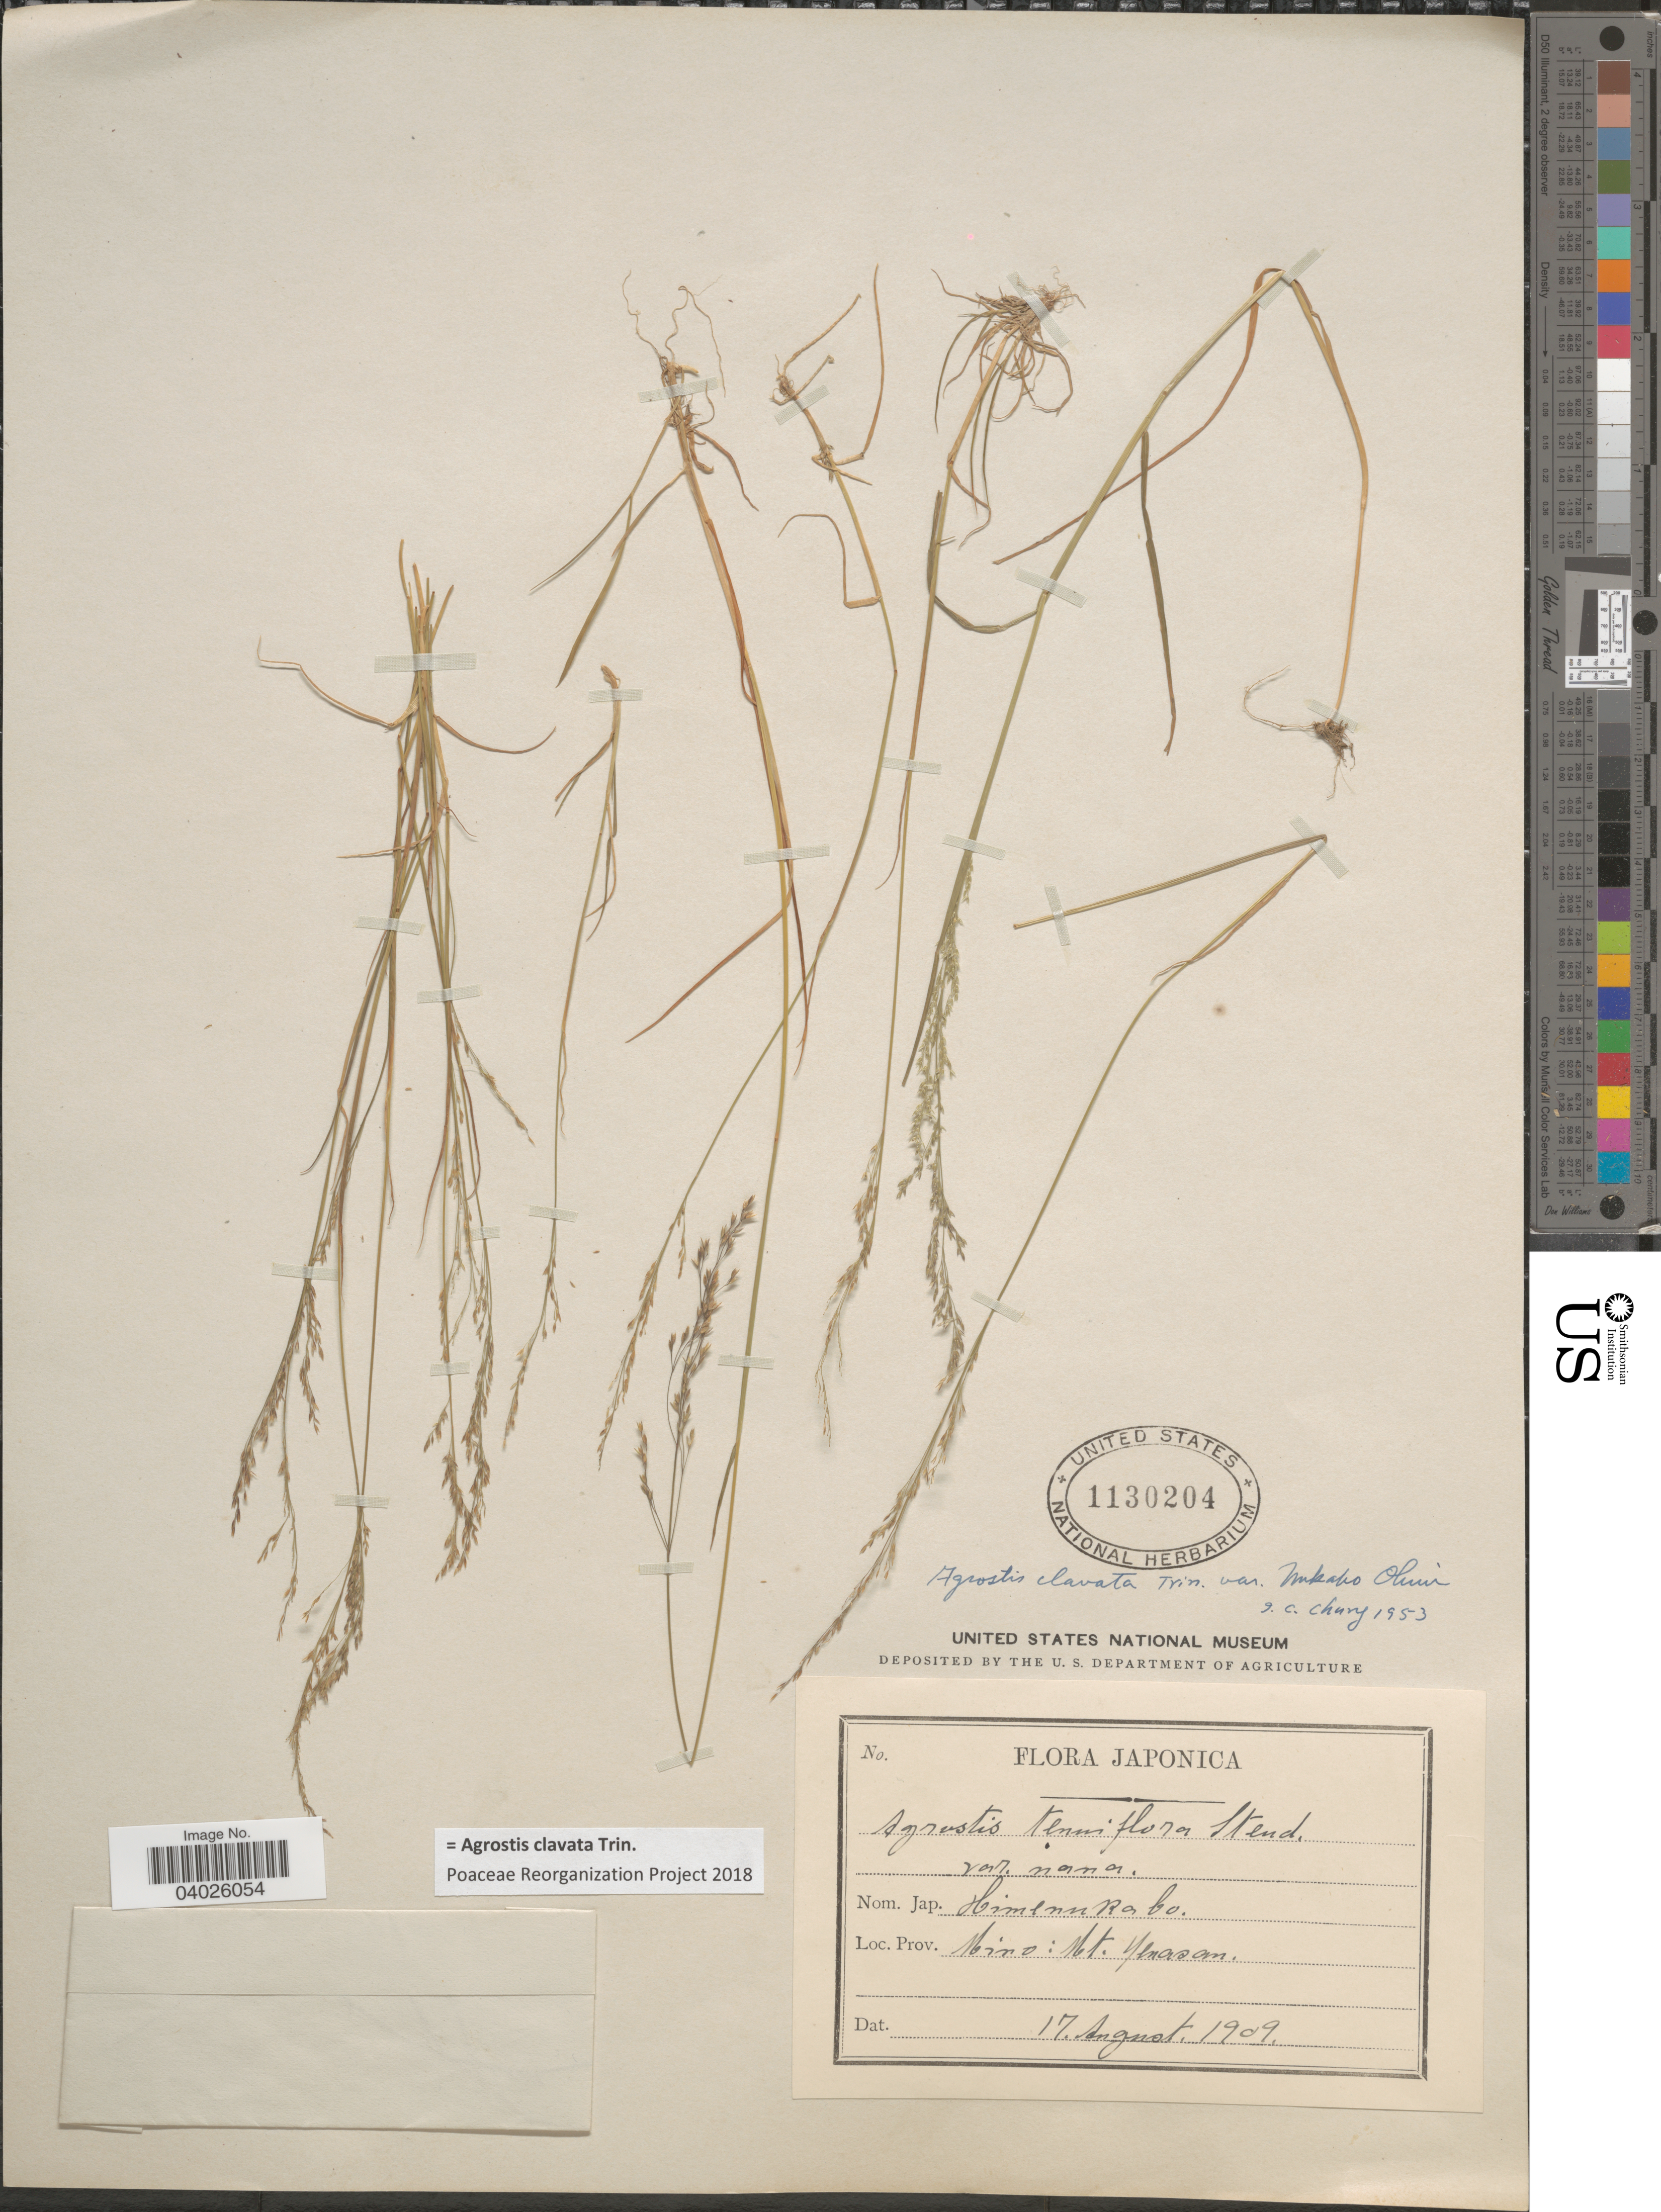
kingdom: Plantae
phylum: Tracheophyta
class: Liliopsida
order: Poales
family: Poaceae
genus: Agrostis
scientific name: Agrostis clavata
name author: Trin.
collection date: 1909-08-17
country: Japan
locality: Prov. Mino: Mt. Yenasan.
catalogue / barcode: US 1130204